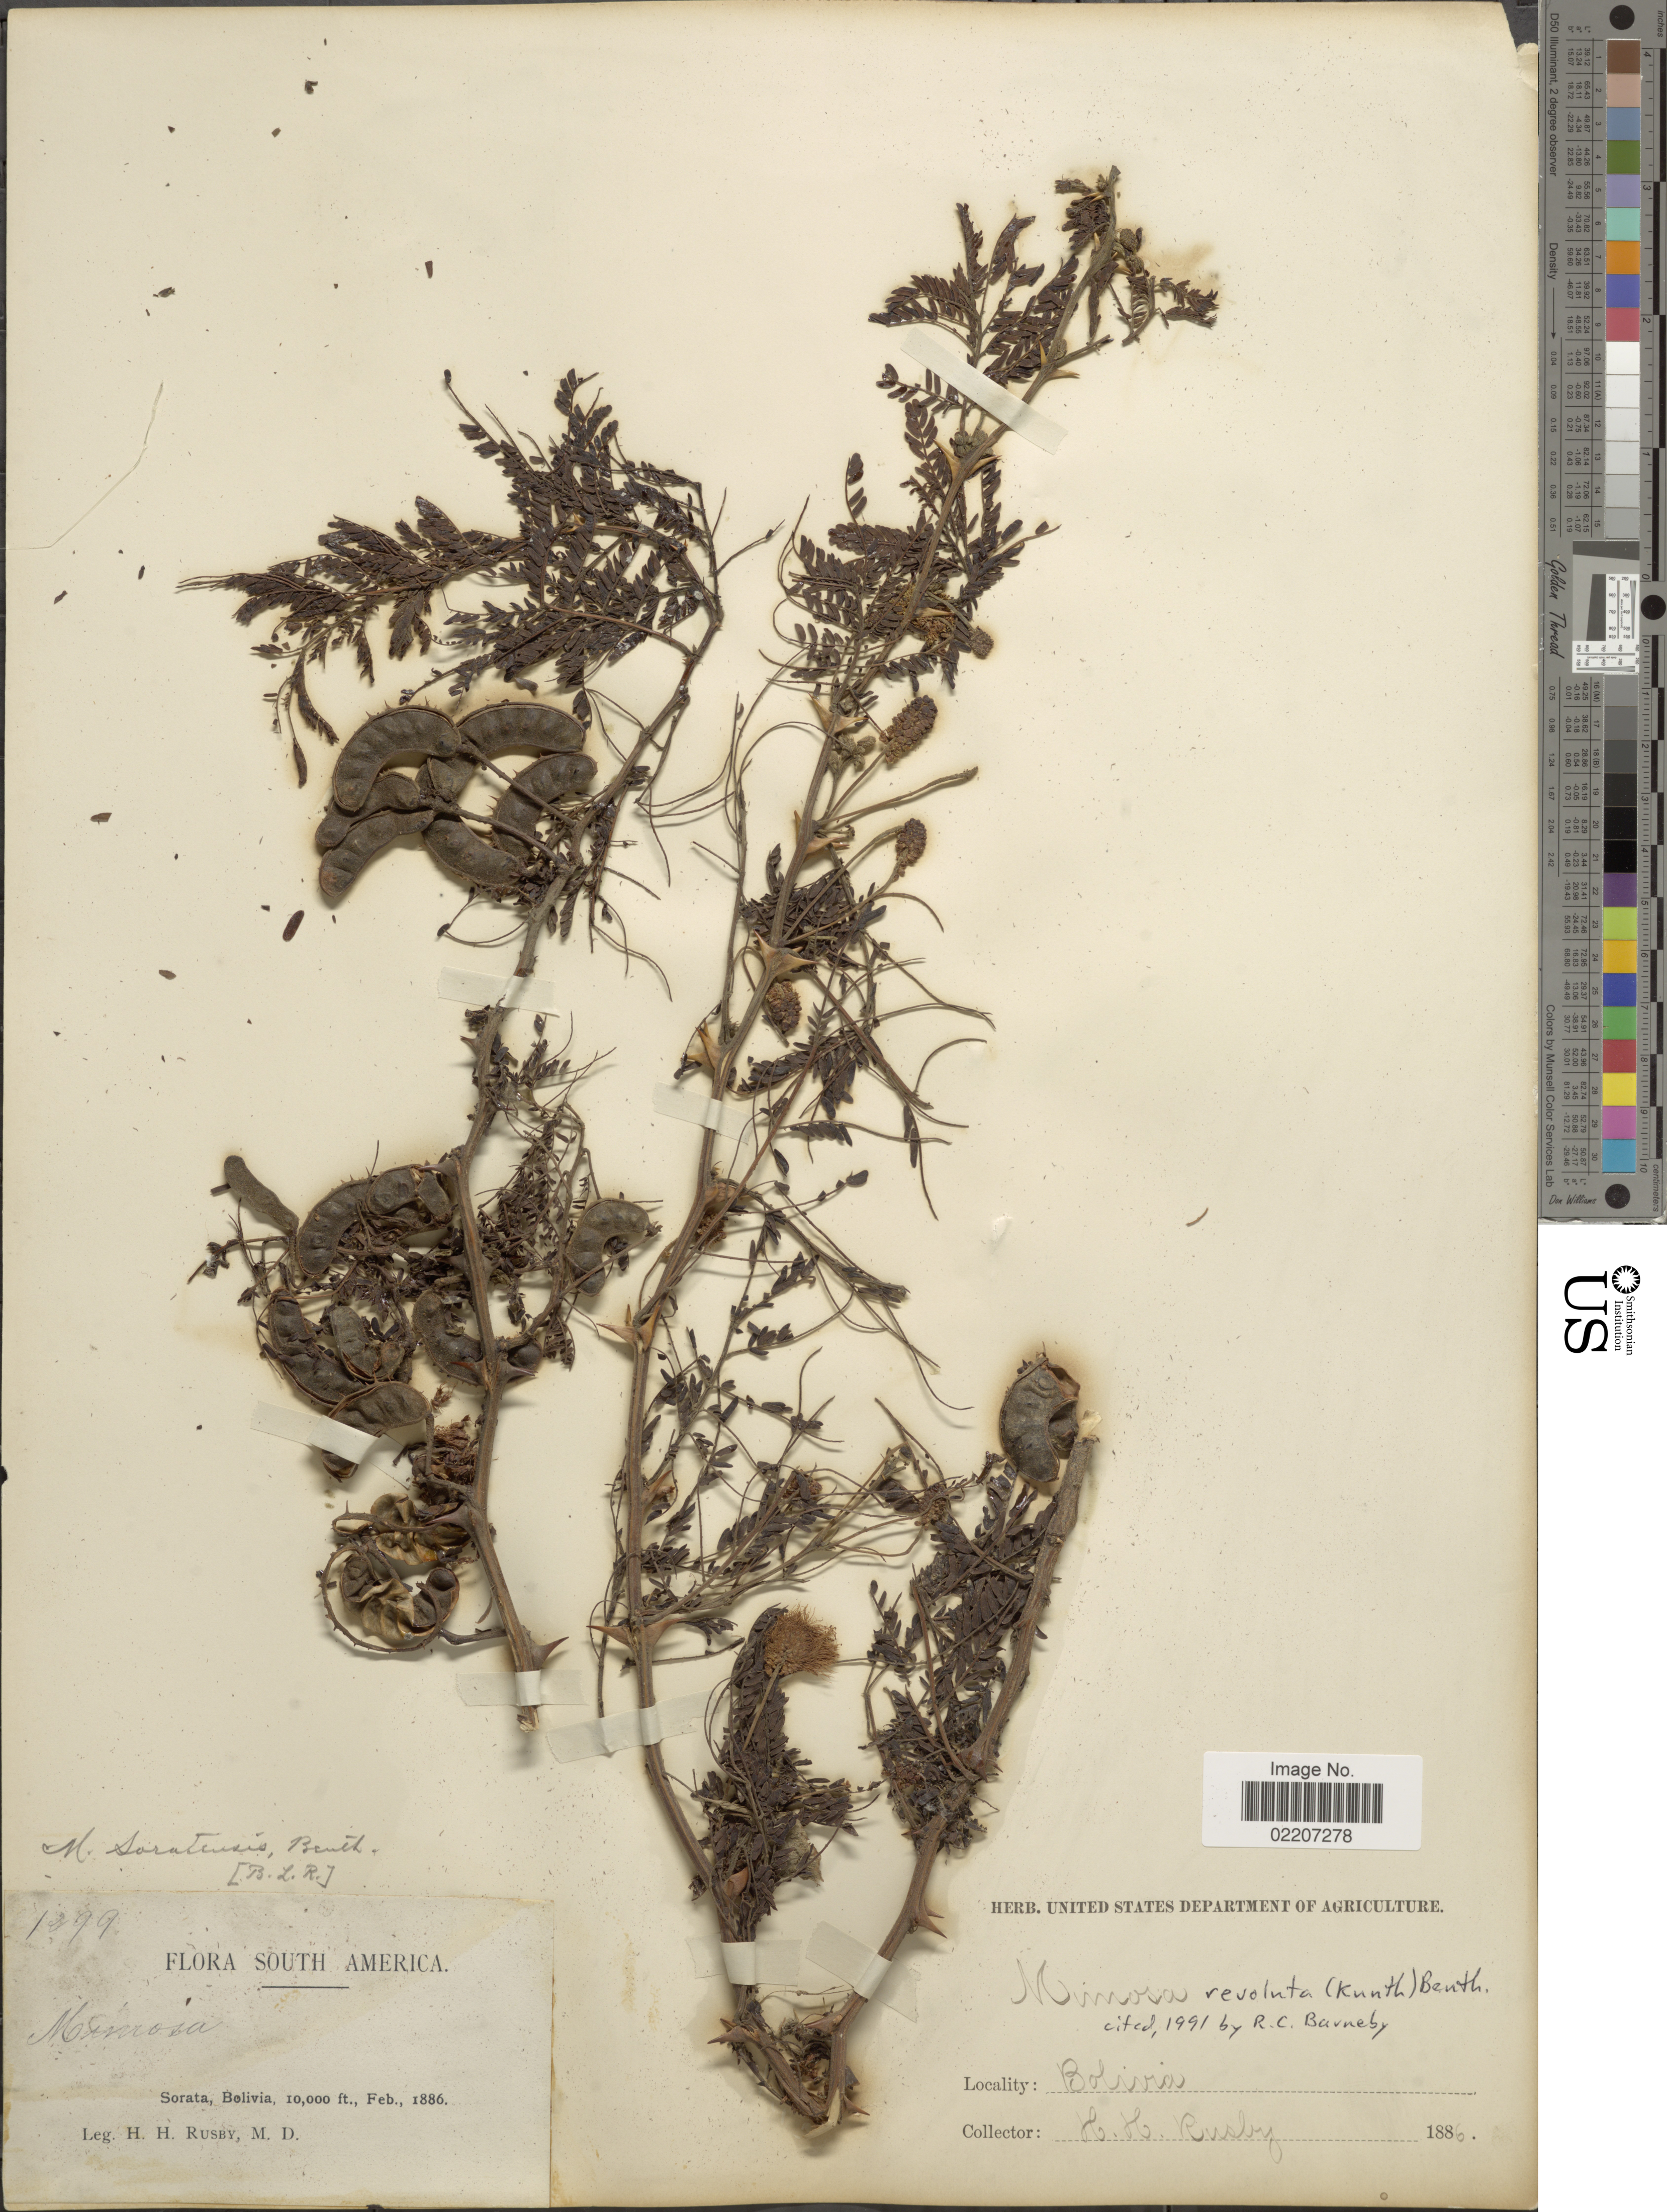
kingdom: Plantae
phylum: Tracheophyta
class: Magnoliopsida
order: Fabales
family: Fabaceae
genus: Mimosa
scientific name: Mimosa revoluta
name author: (Kunth) Benth.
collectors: H. H. Rusby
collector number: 1299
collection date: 1886-02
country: Bolivia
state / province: La Páz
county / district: Larecaja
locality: Sorata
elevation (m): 3048